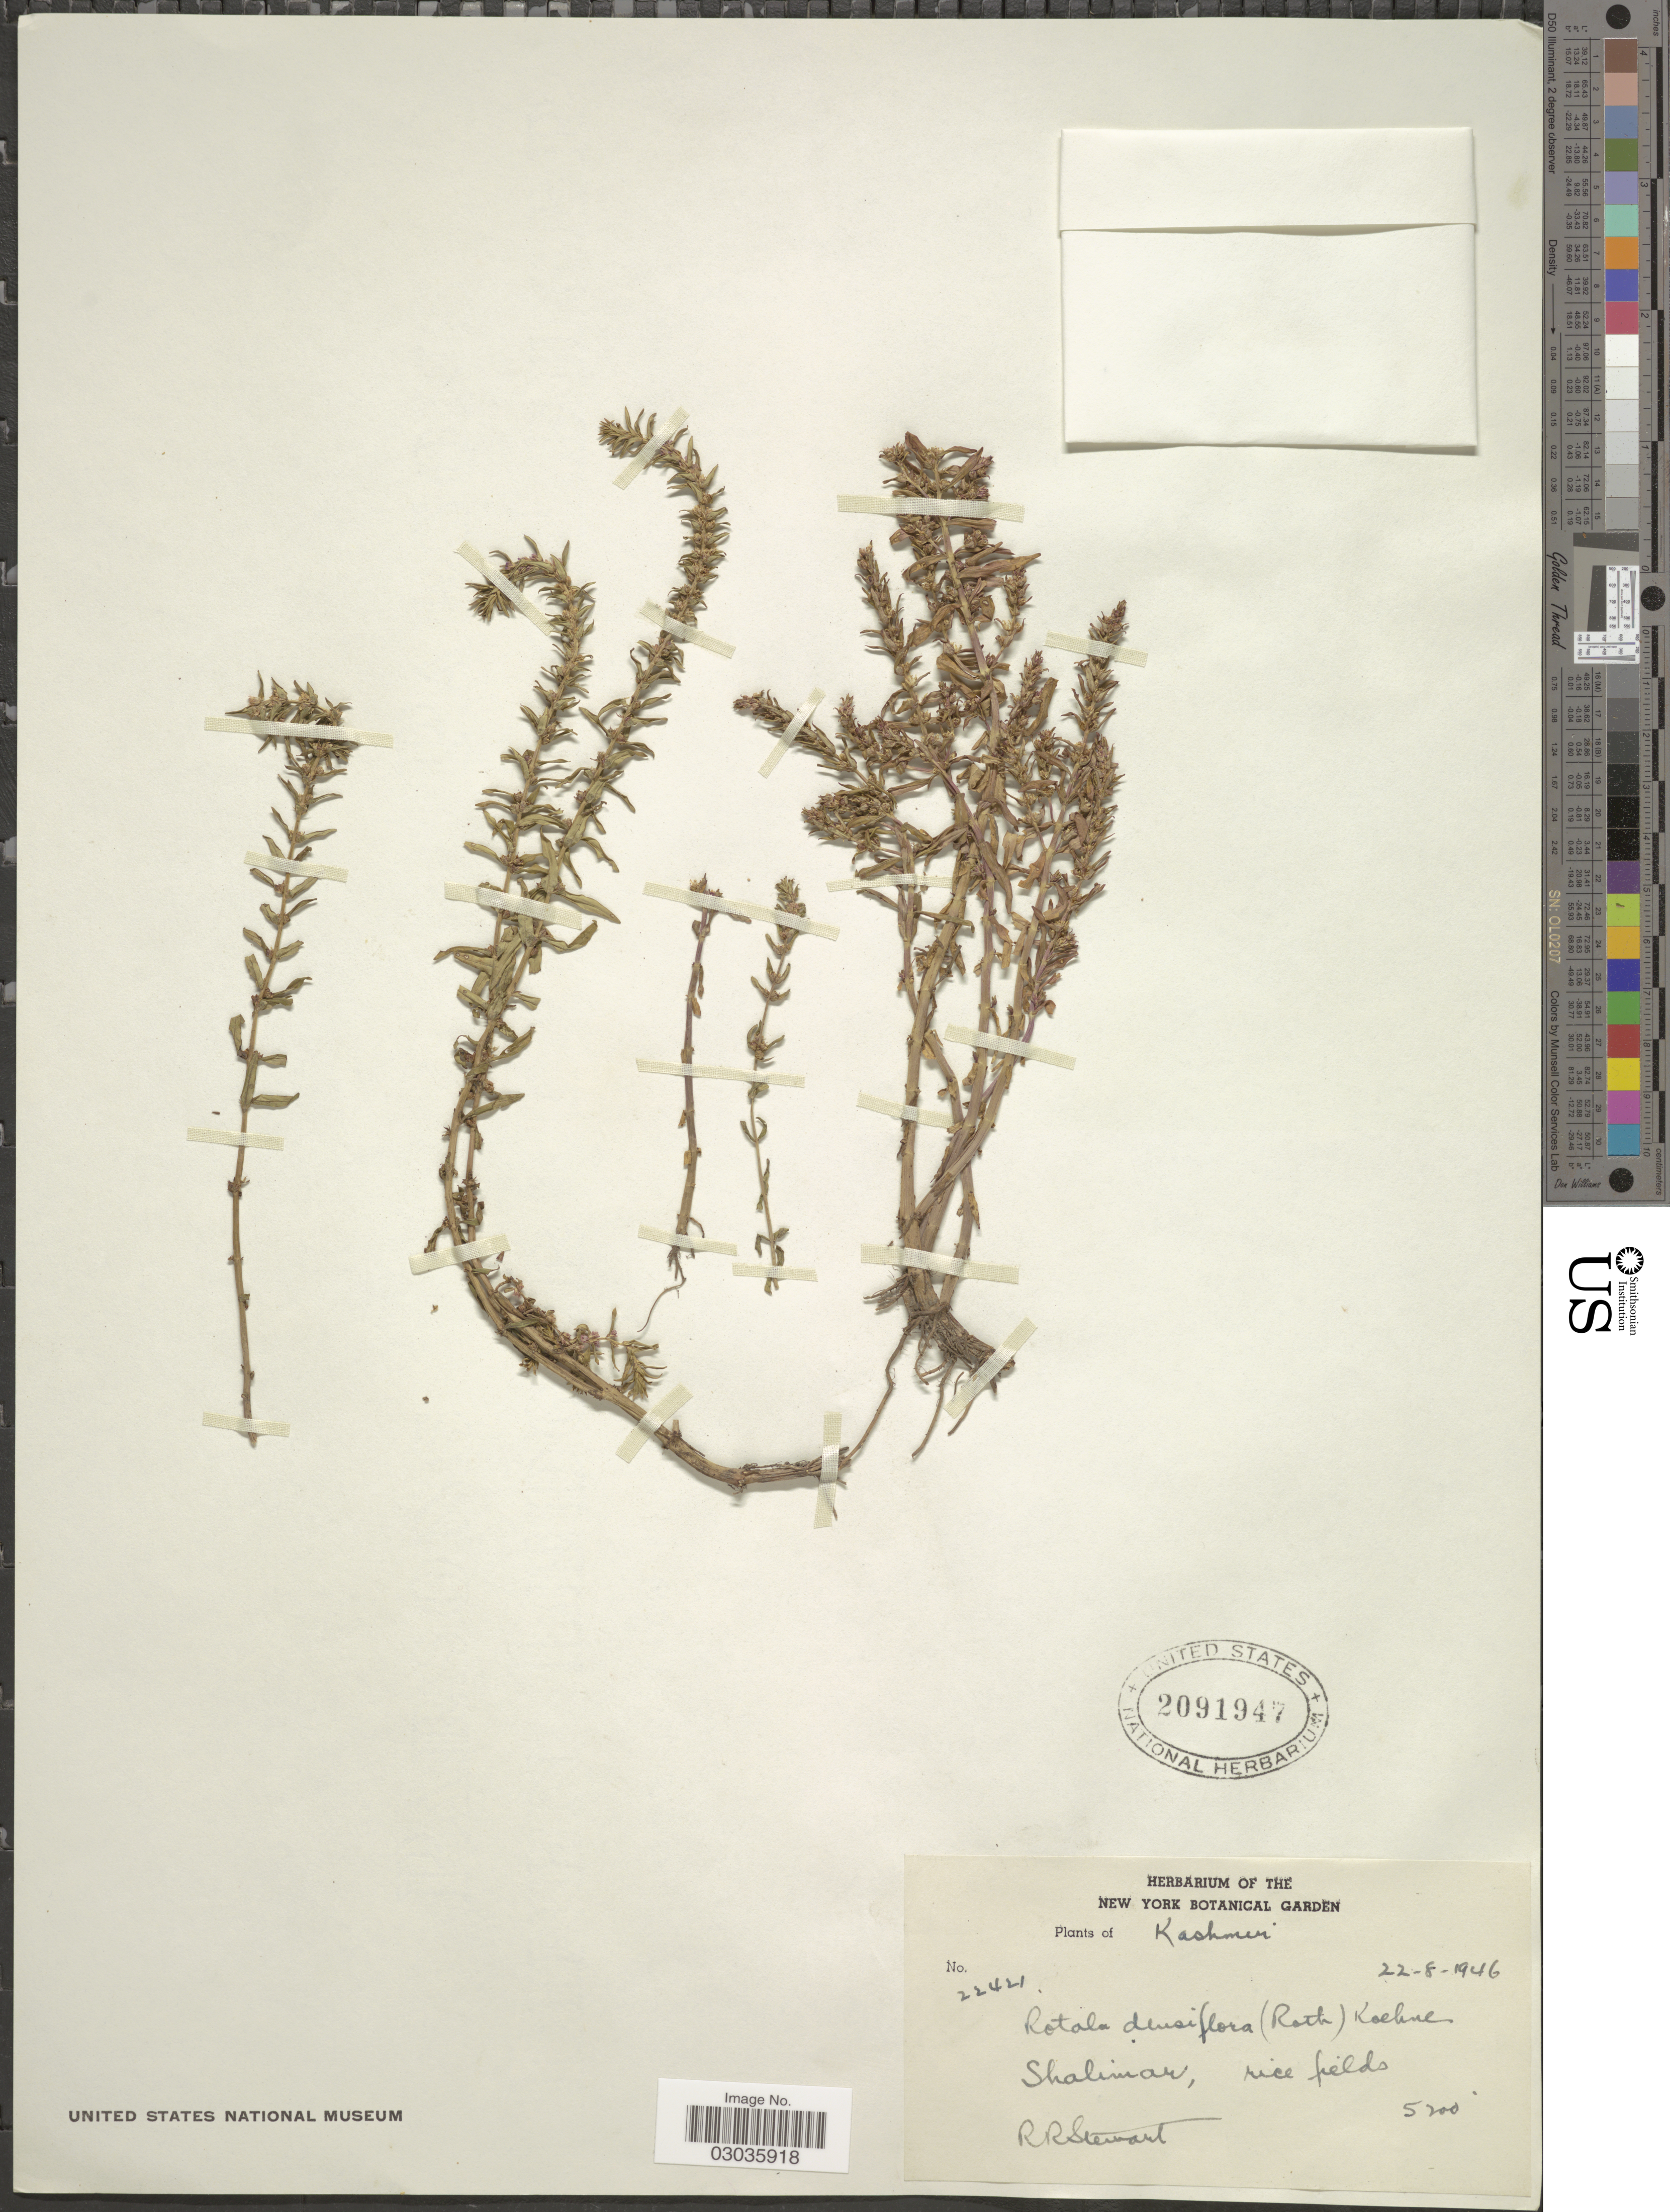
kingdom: Plantae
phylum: Tracheophyta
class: Magnoliopsida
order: Myrtales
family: Lythraceae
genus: Rotala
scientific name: Rotala densiflora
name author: (Roth) Koehne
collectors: R. Stewart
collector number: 22421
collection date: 1946-08-22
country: India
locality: Kashmir, Shalimar.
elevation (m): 1585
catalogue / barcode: US 2091947